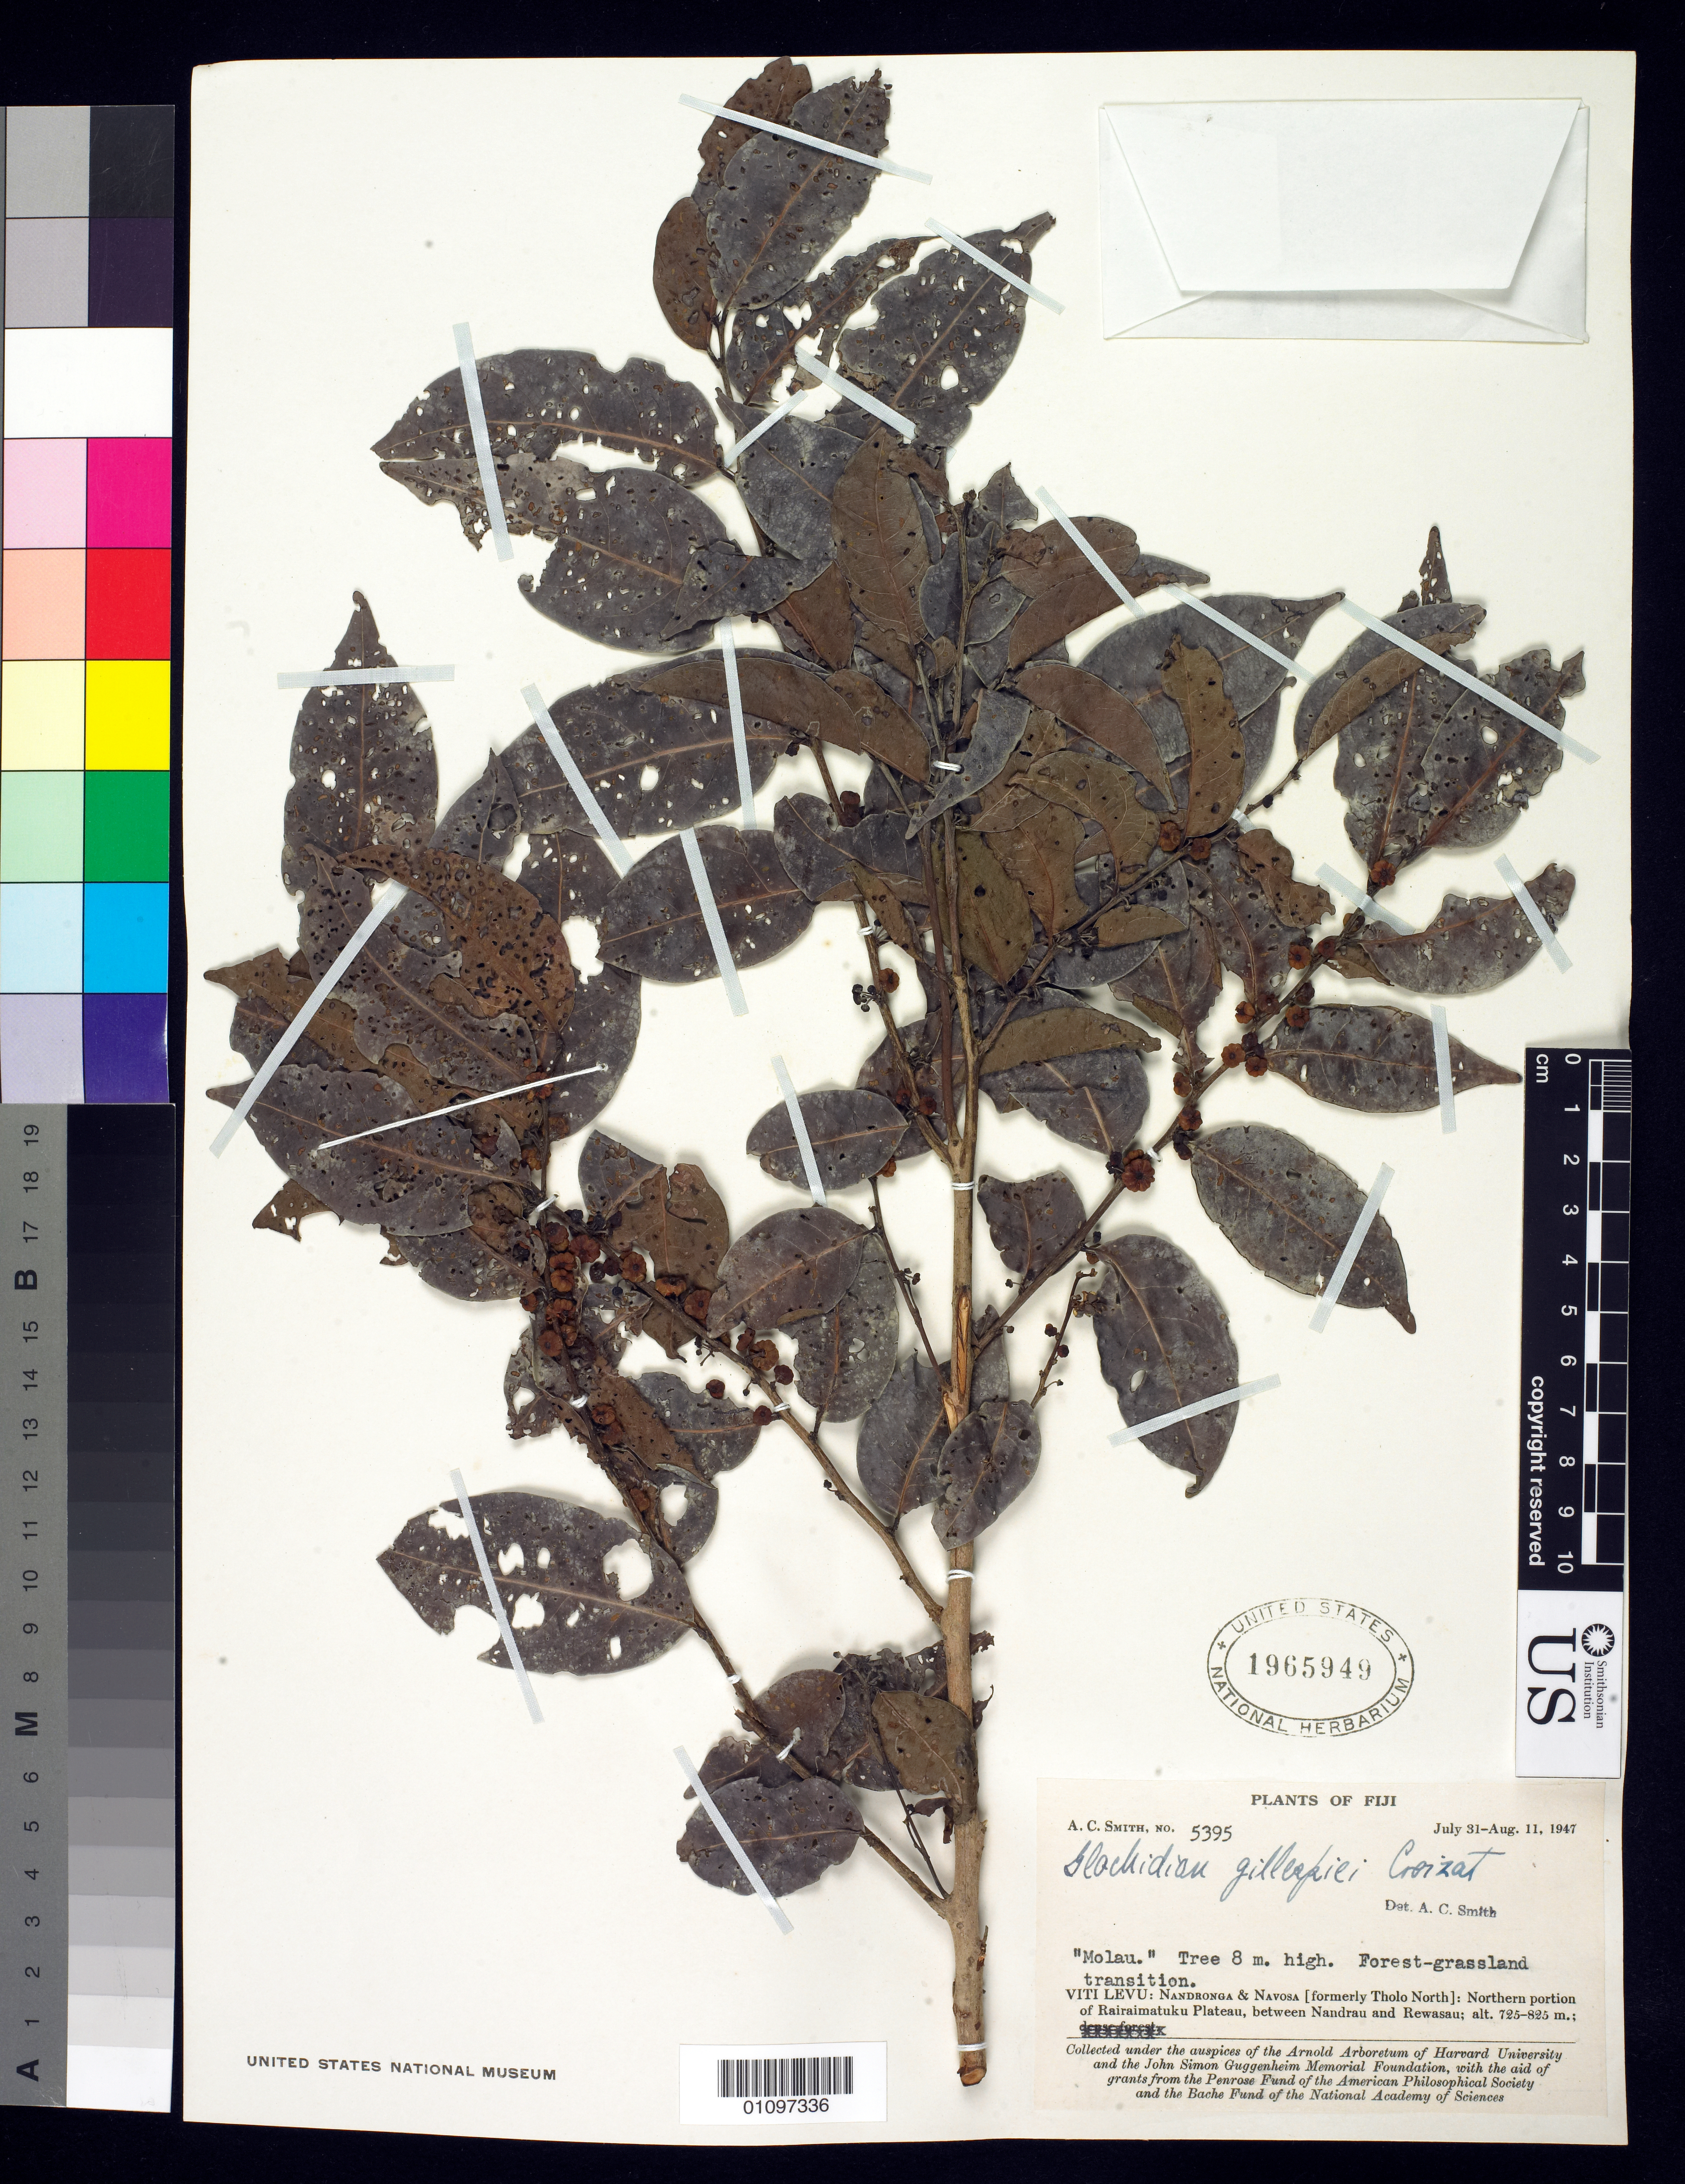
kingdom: Plantae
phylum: Tracheophyta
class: Magnoliopsida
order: Malpighiales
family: Phyllanthaceae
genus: Phyllanthus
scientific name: Phyllanthus gillespiei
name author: (Croizat) W.L. Wagner & Lorence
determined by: Wagner, W. L., (BOT), Smithsonian Institution - National Museum of Natural History (UNITED STATES)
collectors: A. C. Smith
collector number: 5395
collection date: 1947-07-31/1947-08-11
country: Fiji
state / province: Northern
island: Viti Levu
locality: Nandronga & Navosa : Northern Portion of Rairaimatuku Plateau, between Nandrau and Rewasau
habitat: forest-grassland transition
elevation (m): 725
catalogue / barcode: US 1965949